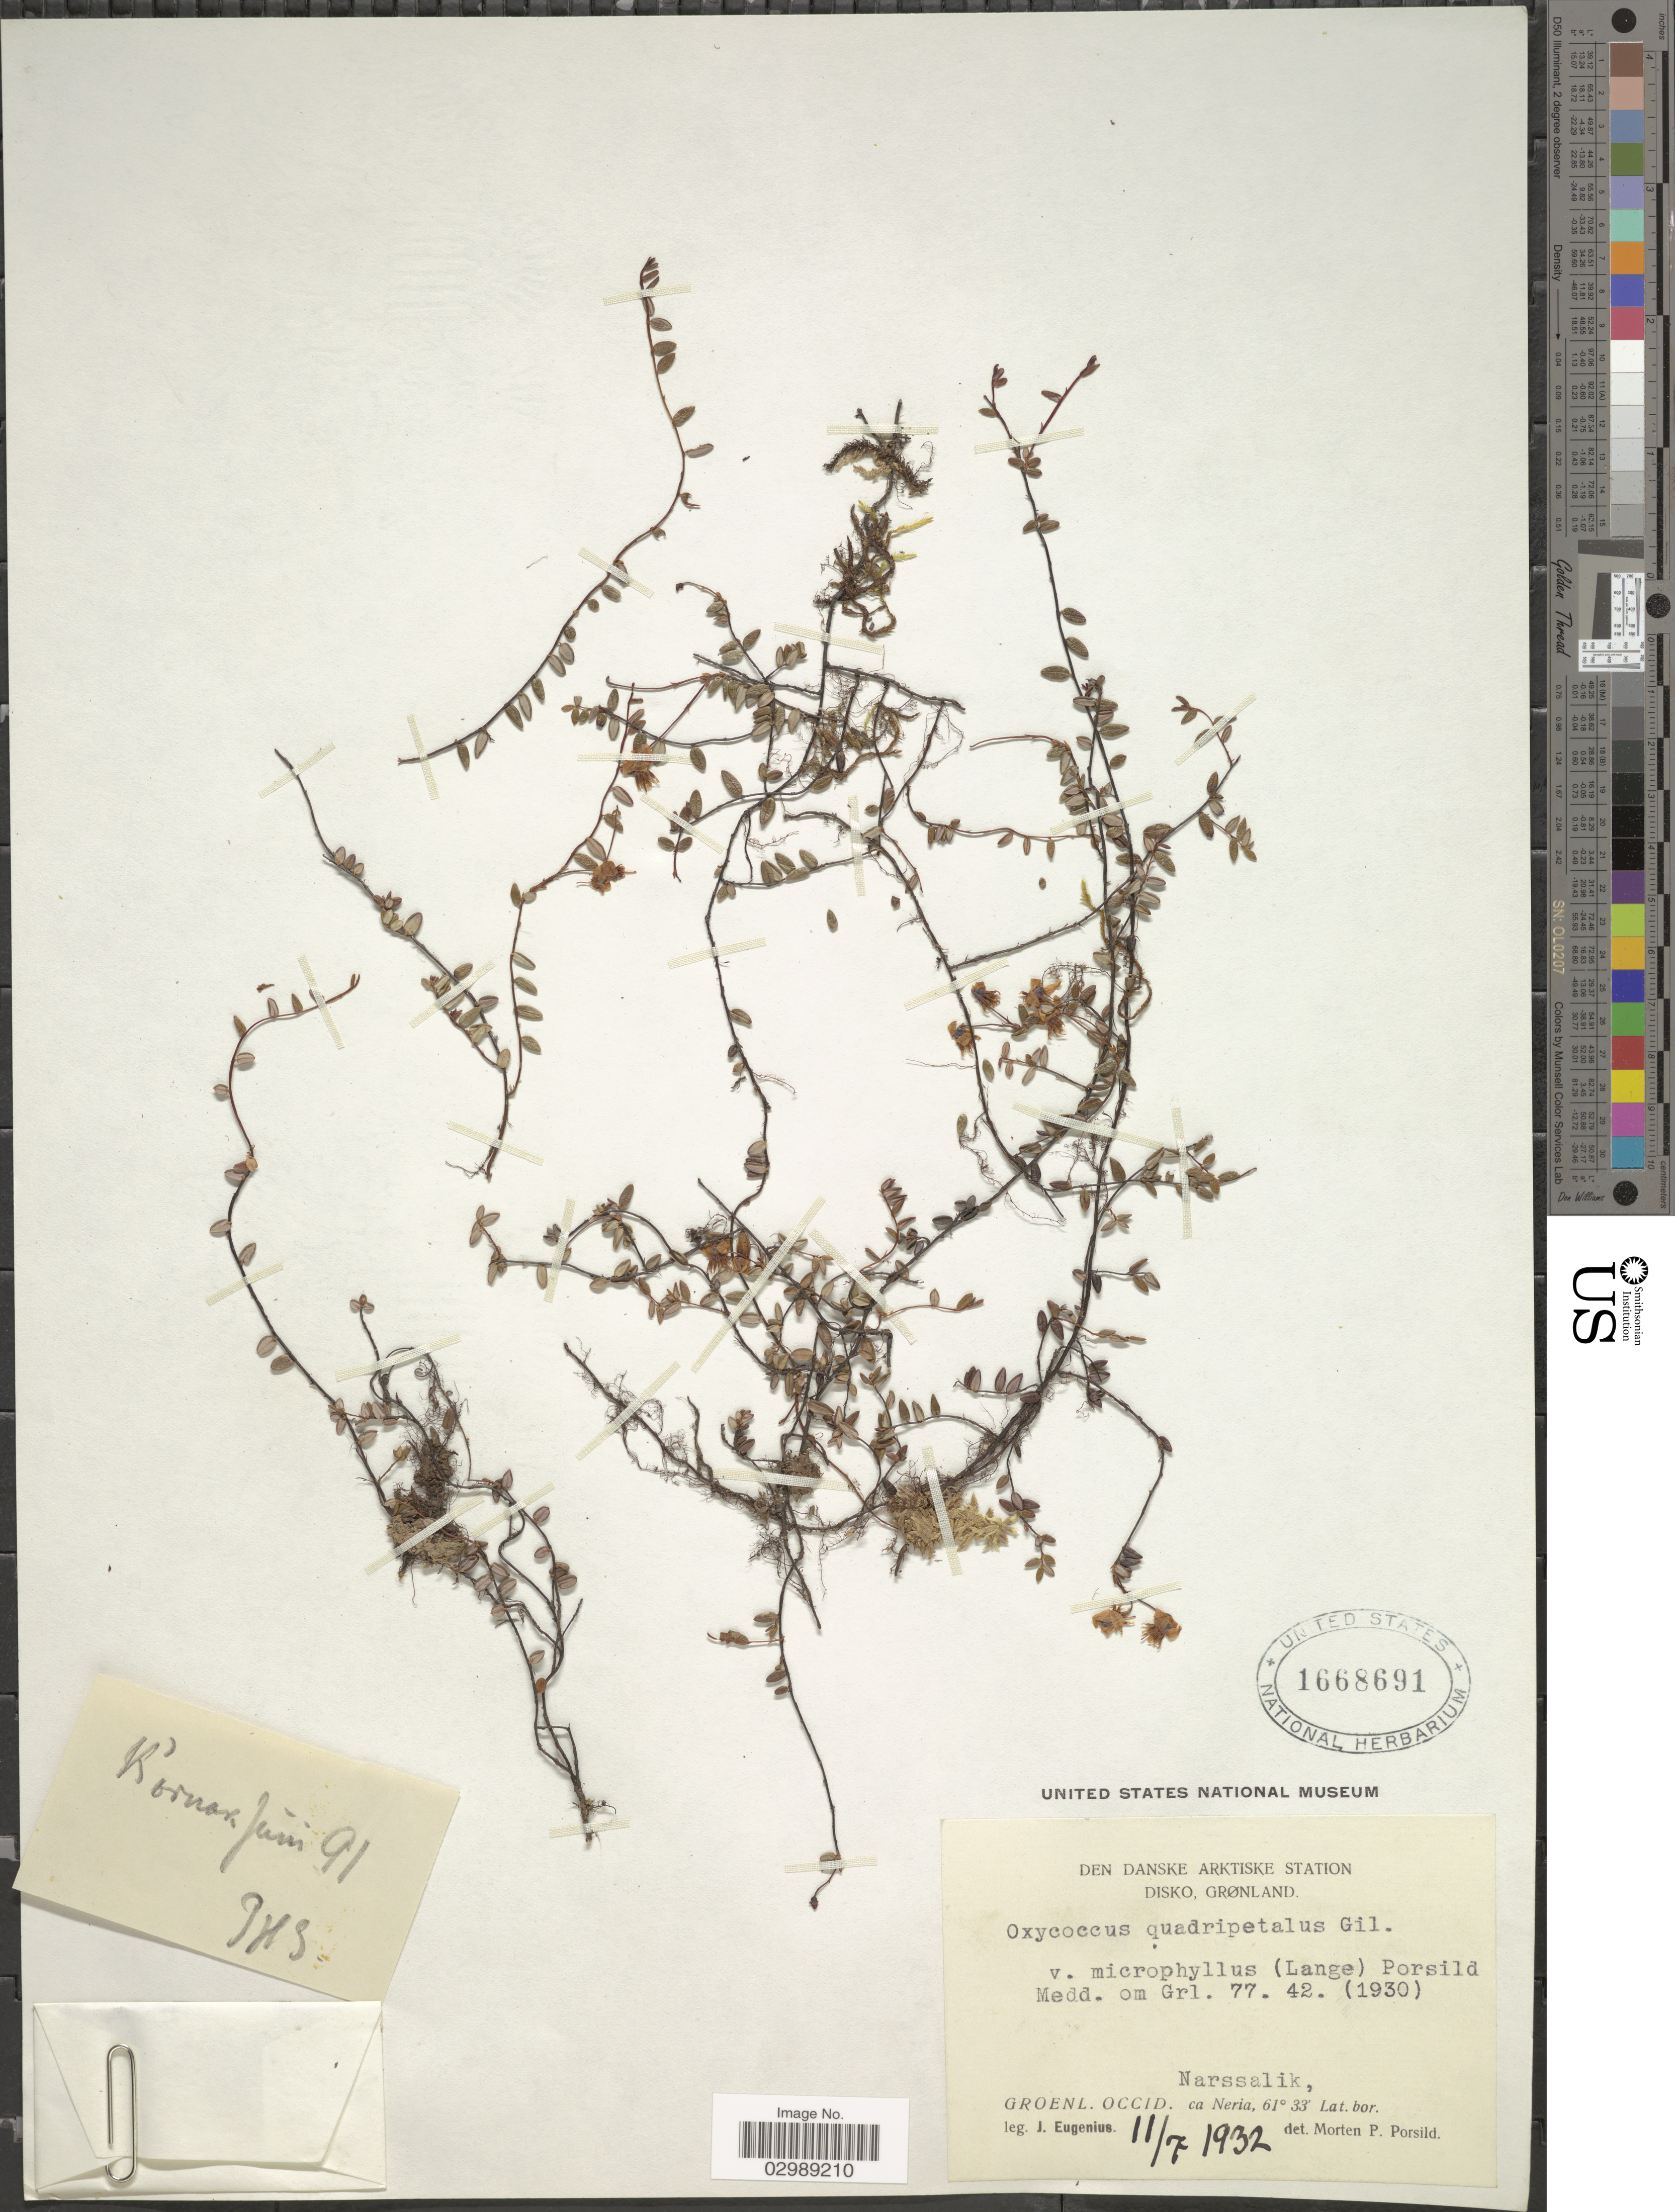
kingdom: Plantae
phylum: Tracheophyta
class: Magnoliopsida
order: Ericales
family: Ericaceae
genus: Vaccinium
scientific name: Vaccinium oxycoccos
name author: L.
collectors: J. Eugenius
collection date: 1932-07-11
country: Greenland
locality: Narssalik. Groenl. Occid. ca Neria.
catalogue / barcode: US 1668691